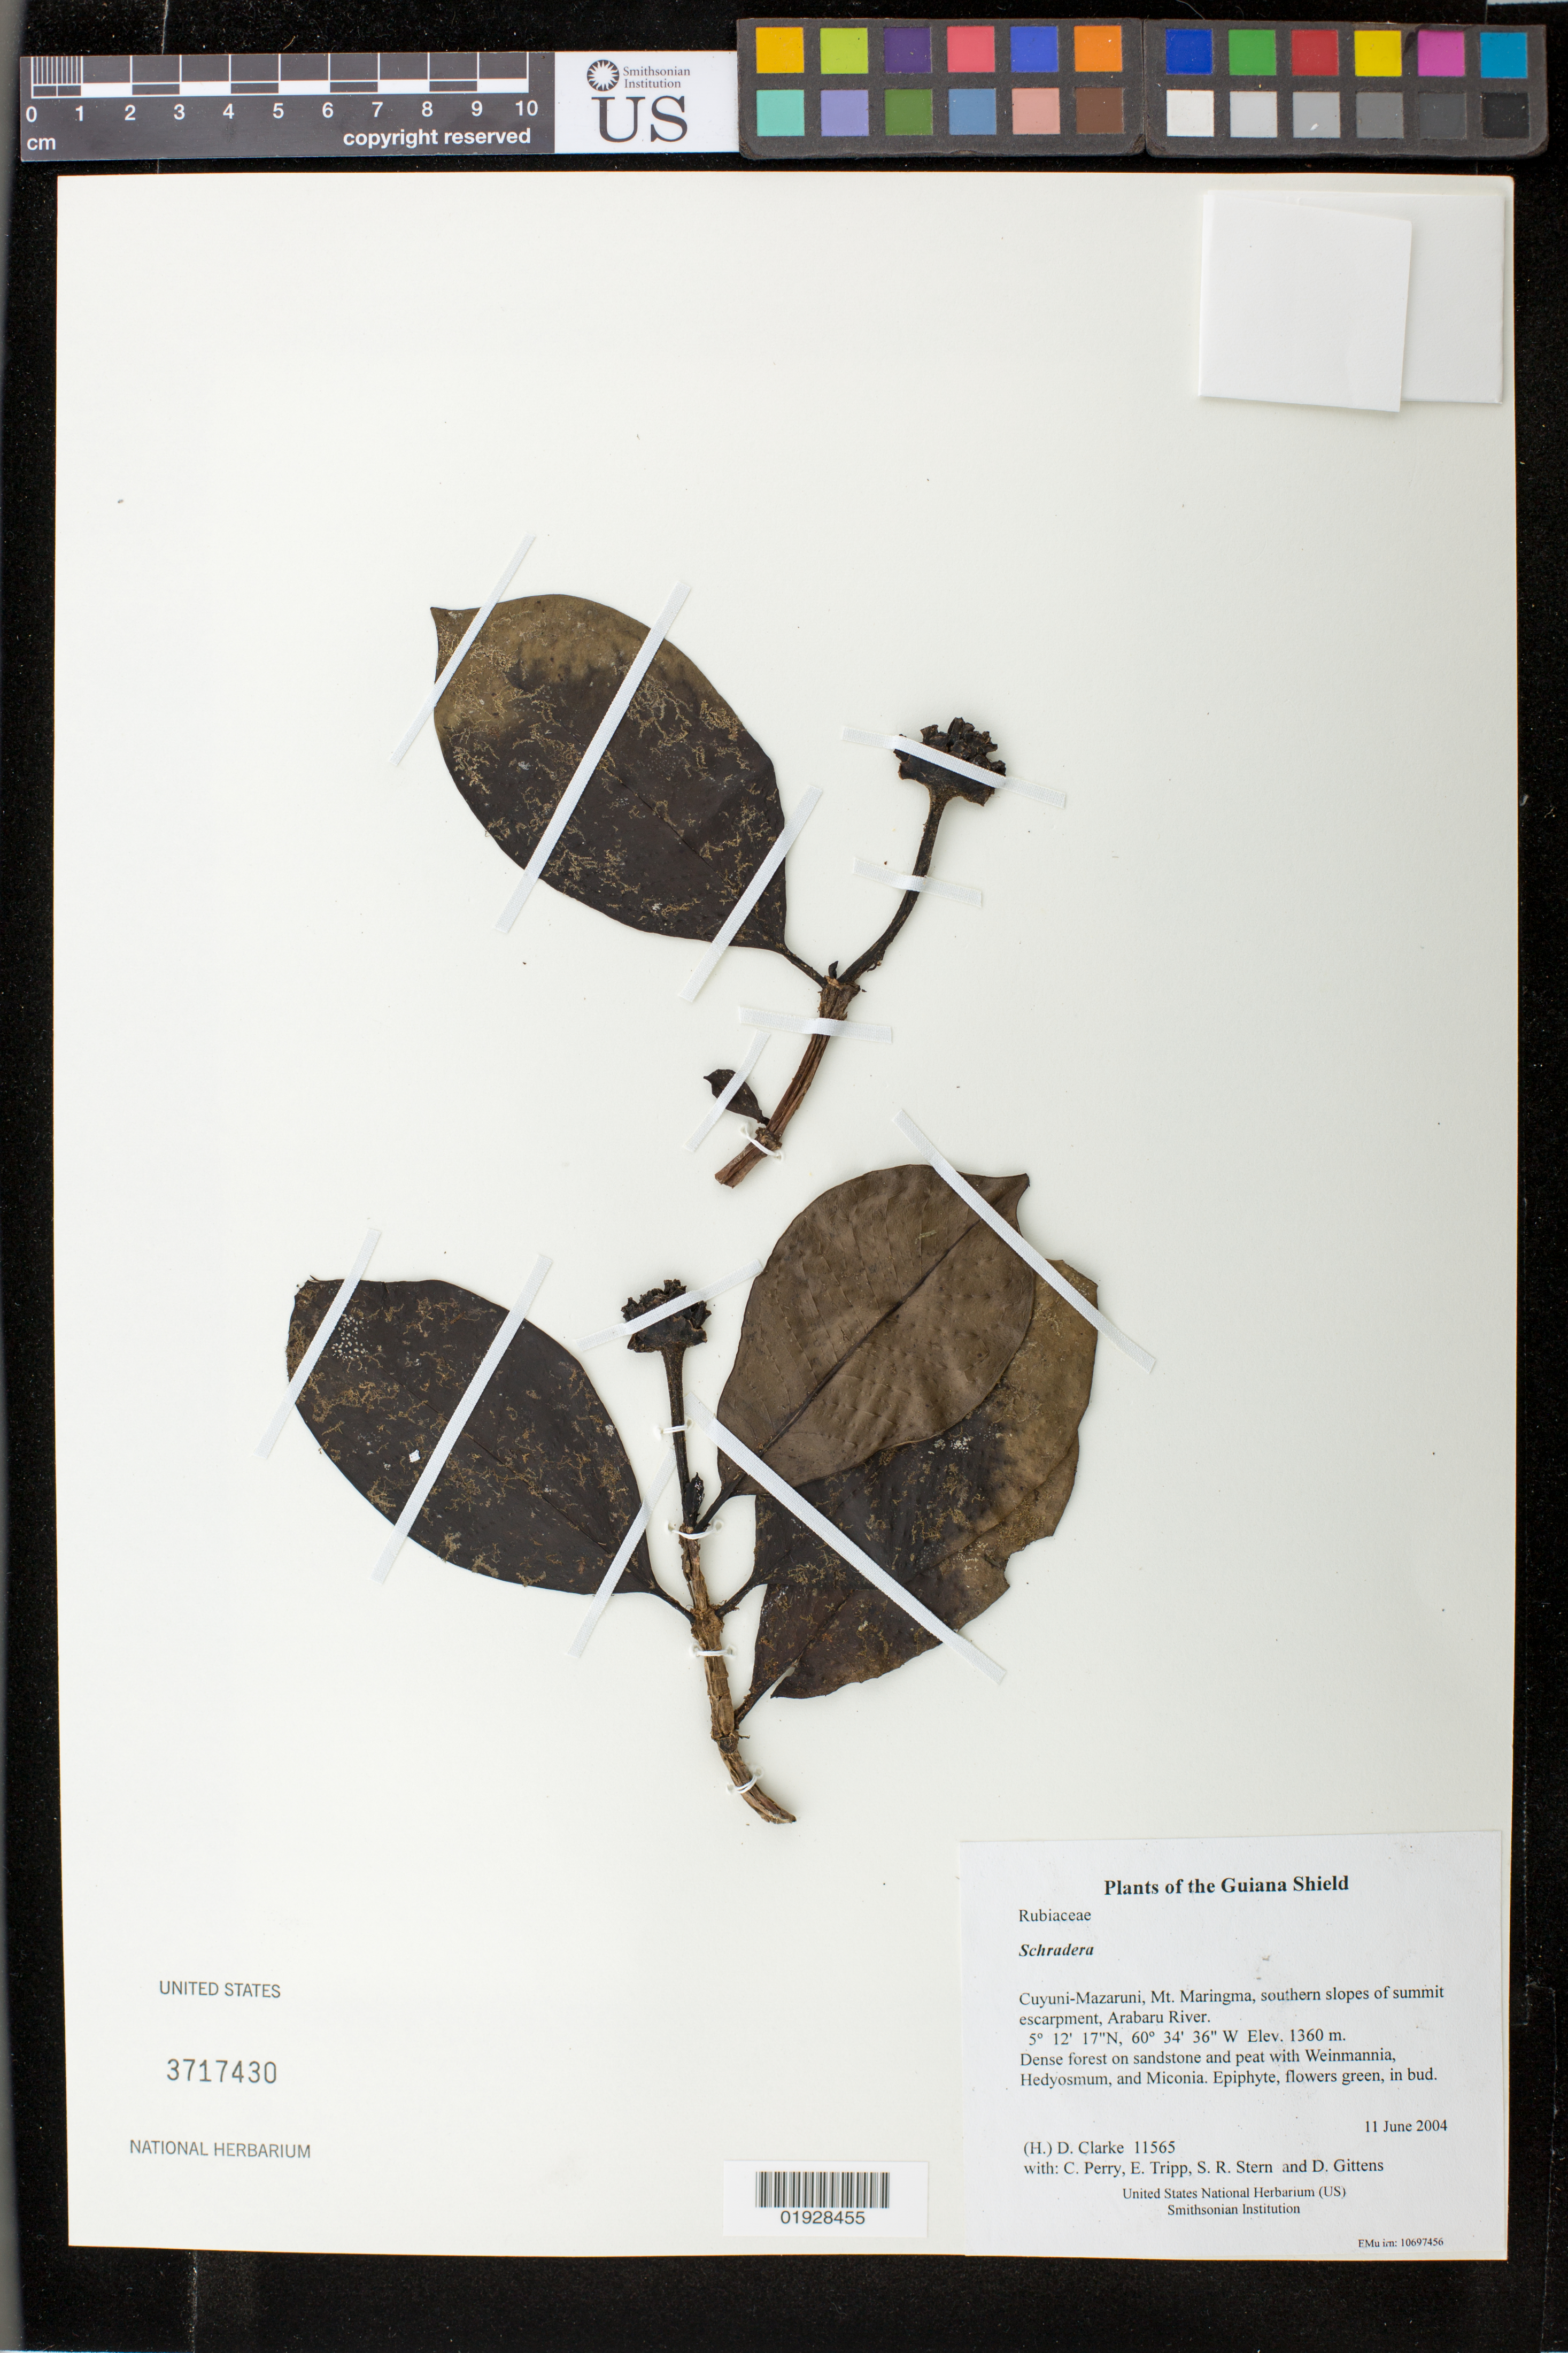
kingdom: Plantae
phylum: Tracheophyta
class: Magnoliopsida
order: Gentianales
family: Rubiaceae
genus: Schradera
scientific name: Schradera sp.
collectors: H. D. Clarke, C. Perry, E. Tripp, S. R. Stern & D. Gittens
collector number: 11565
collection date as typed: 11 June 2004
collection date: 2004-06-11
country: Guyana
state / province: Cuyuni-Mazaruni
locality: Mt. Maringma, southern slopes of summit escarpment, Arabaru River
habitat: Dense forest on sandstone and peat with Weinmannia, Hedyosmum, and Miconia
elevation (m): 1360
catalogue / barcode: US 3717430